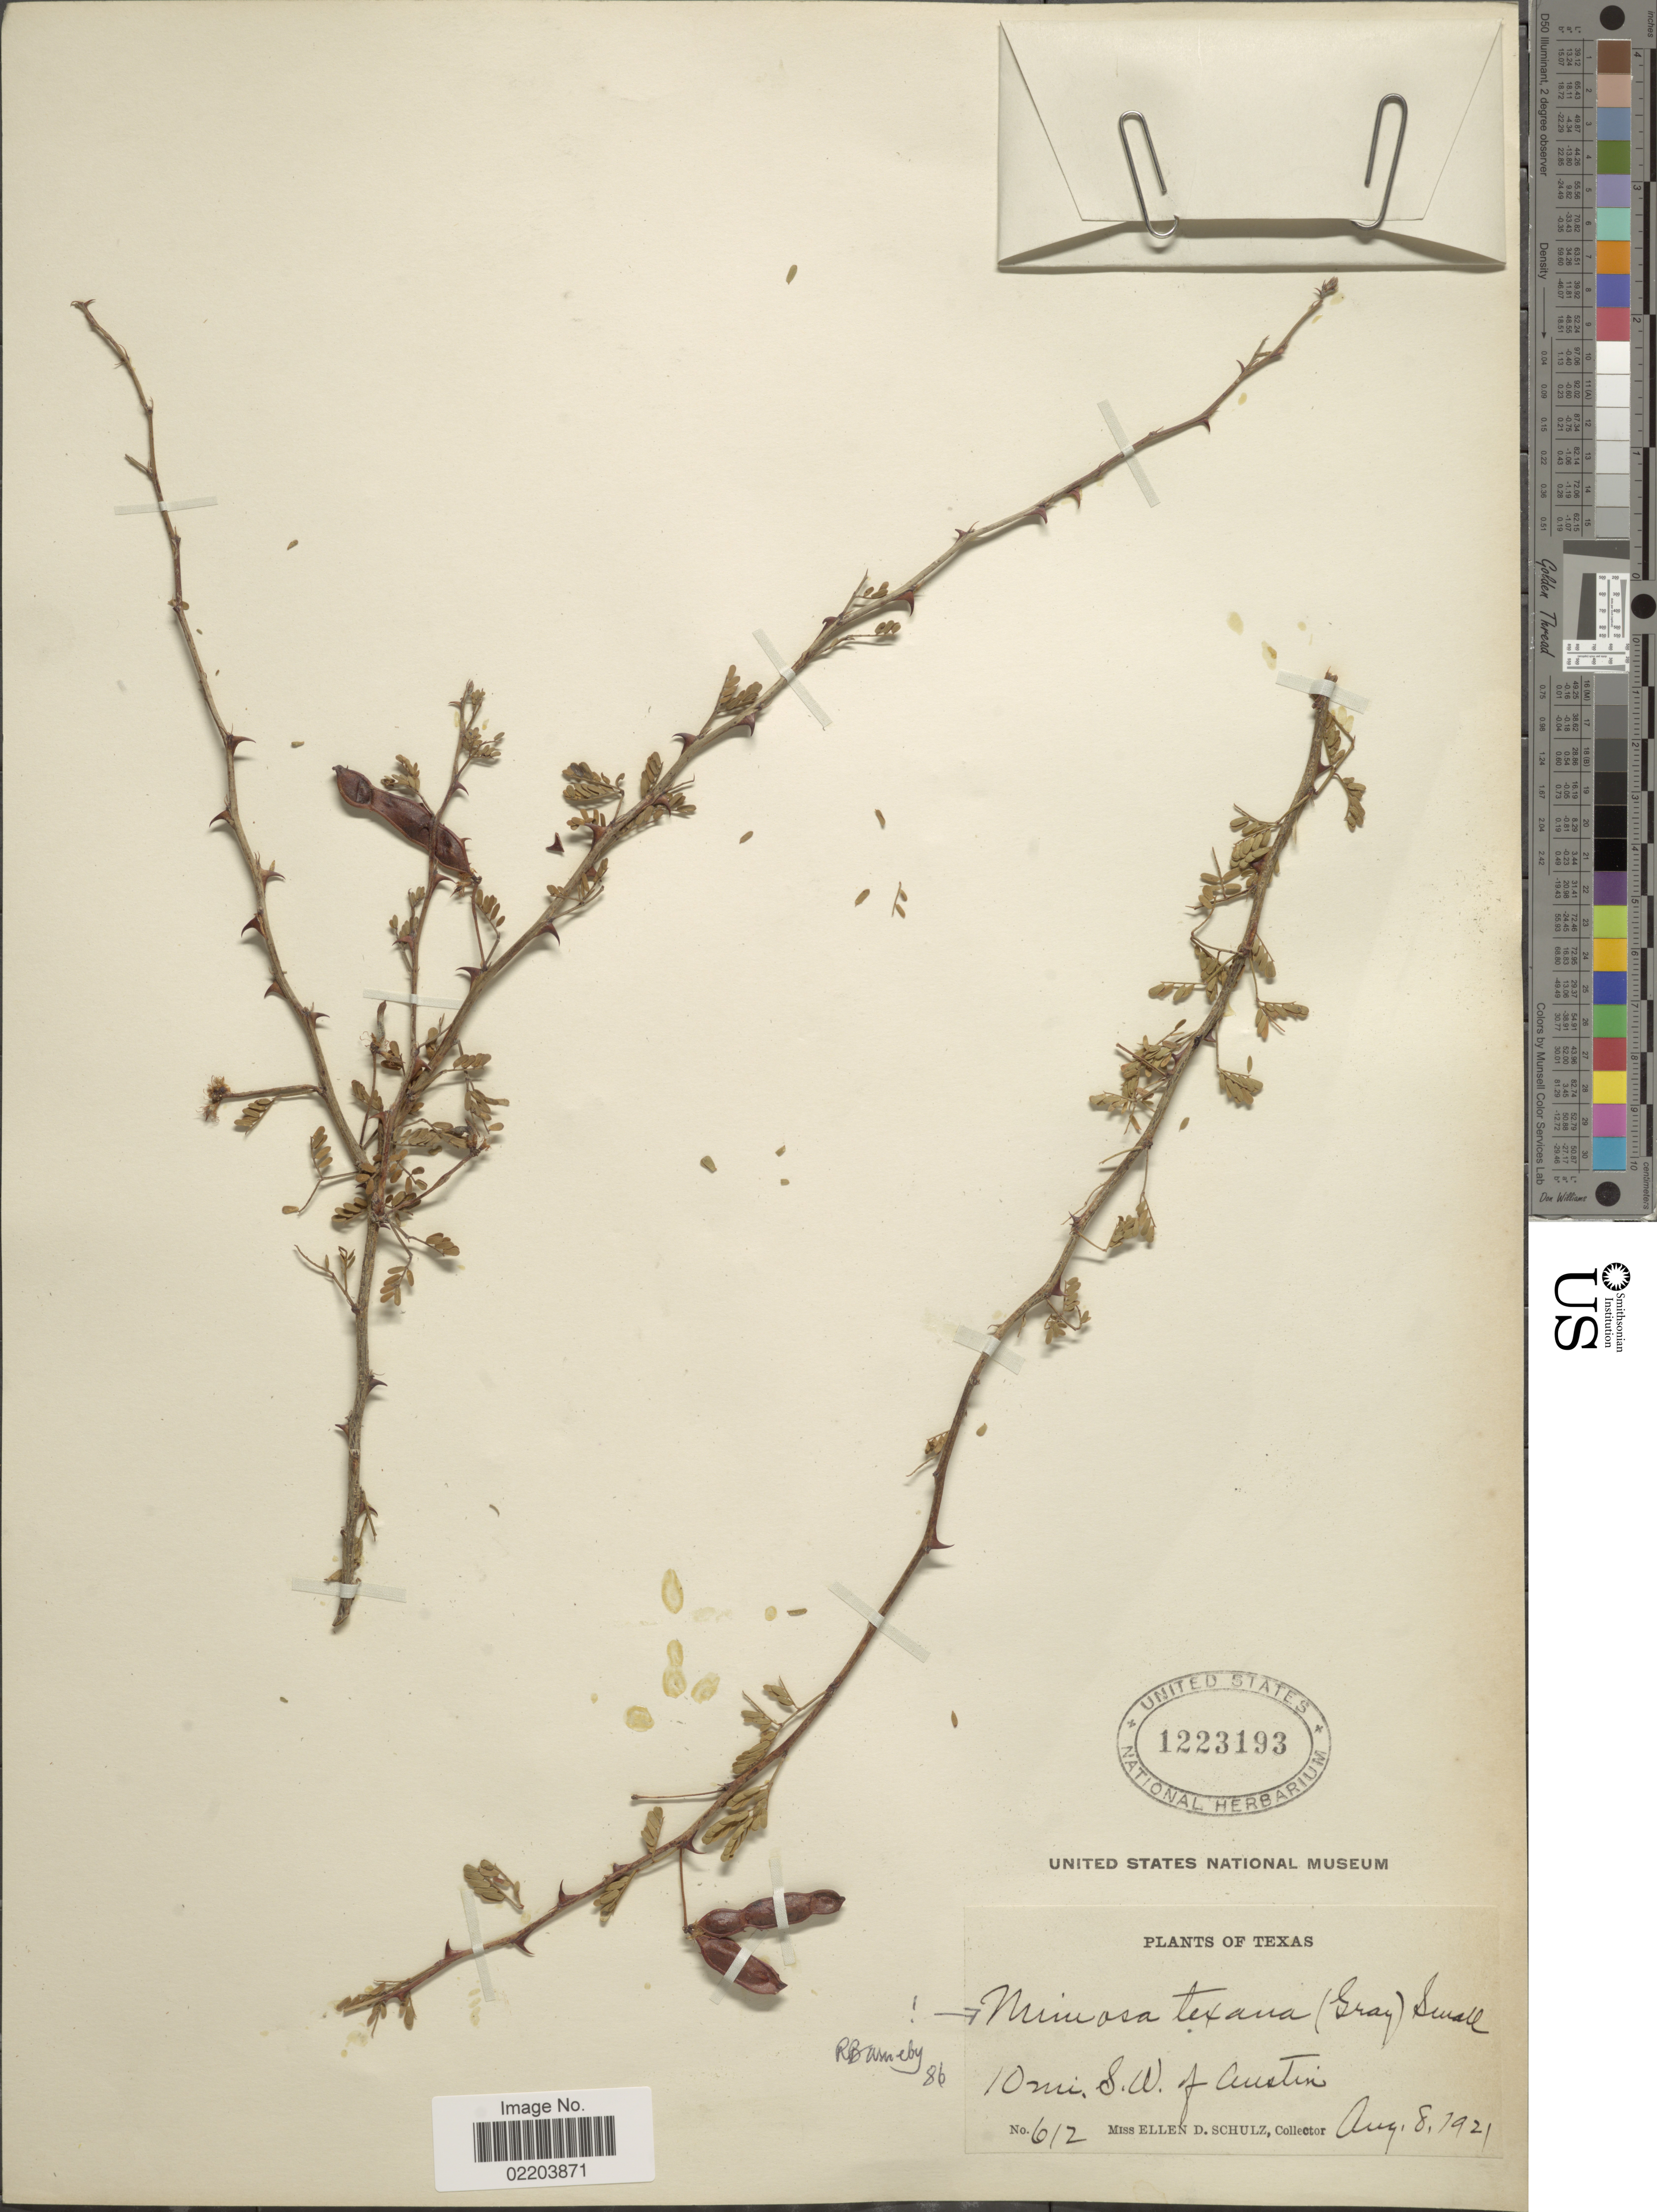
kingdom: Plantae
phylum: Tracheophyta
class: Magnoliopsida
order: Fabales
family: Fabaceae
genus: Mimosa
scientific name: Mimosa texana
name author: (A. Gray) Small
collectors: E. D. Schulz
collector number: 612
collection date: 1921-08-08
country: United States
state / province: Texas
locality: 10 mi S.W. of Austin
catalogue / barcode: US 1223193